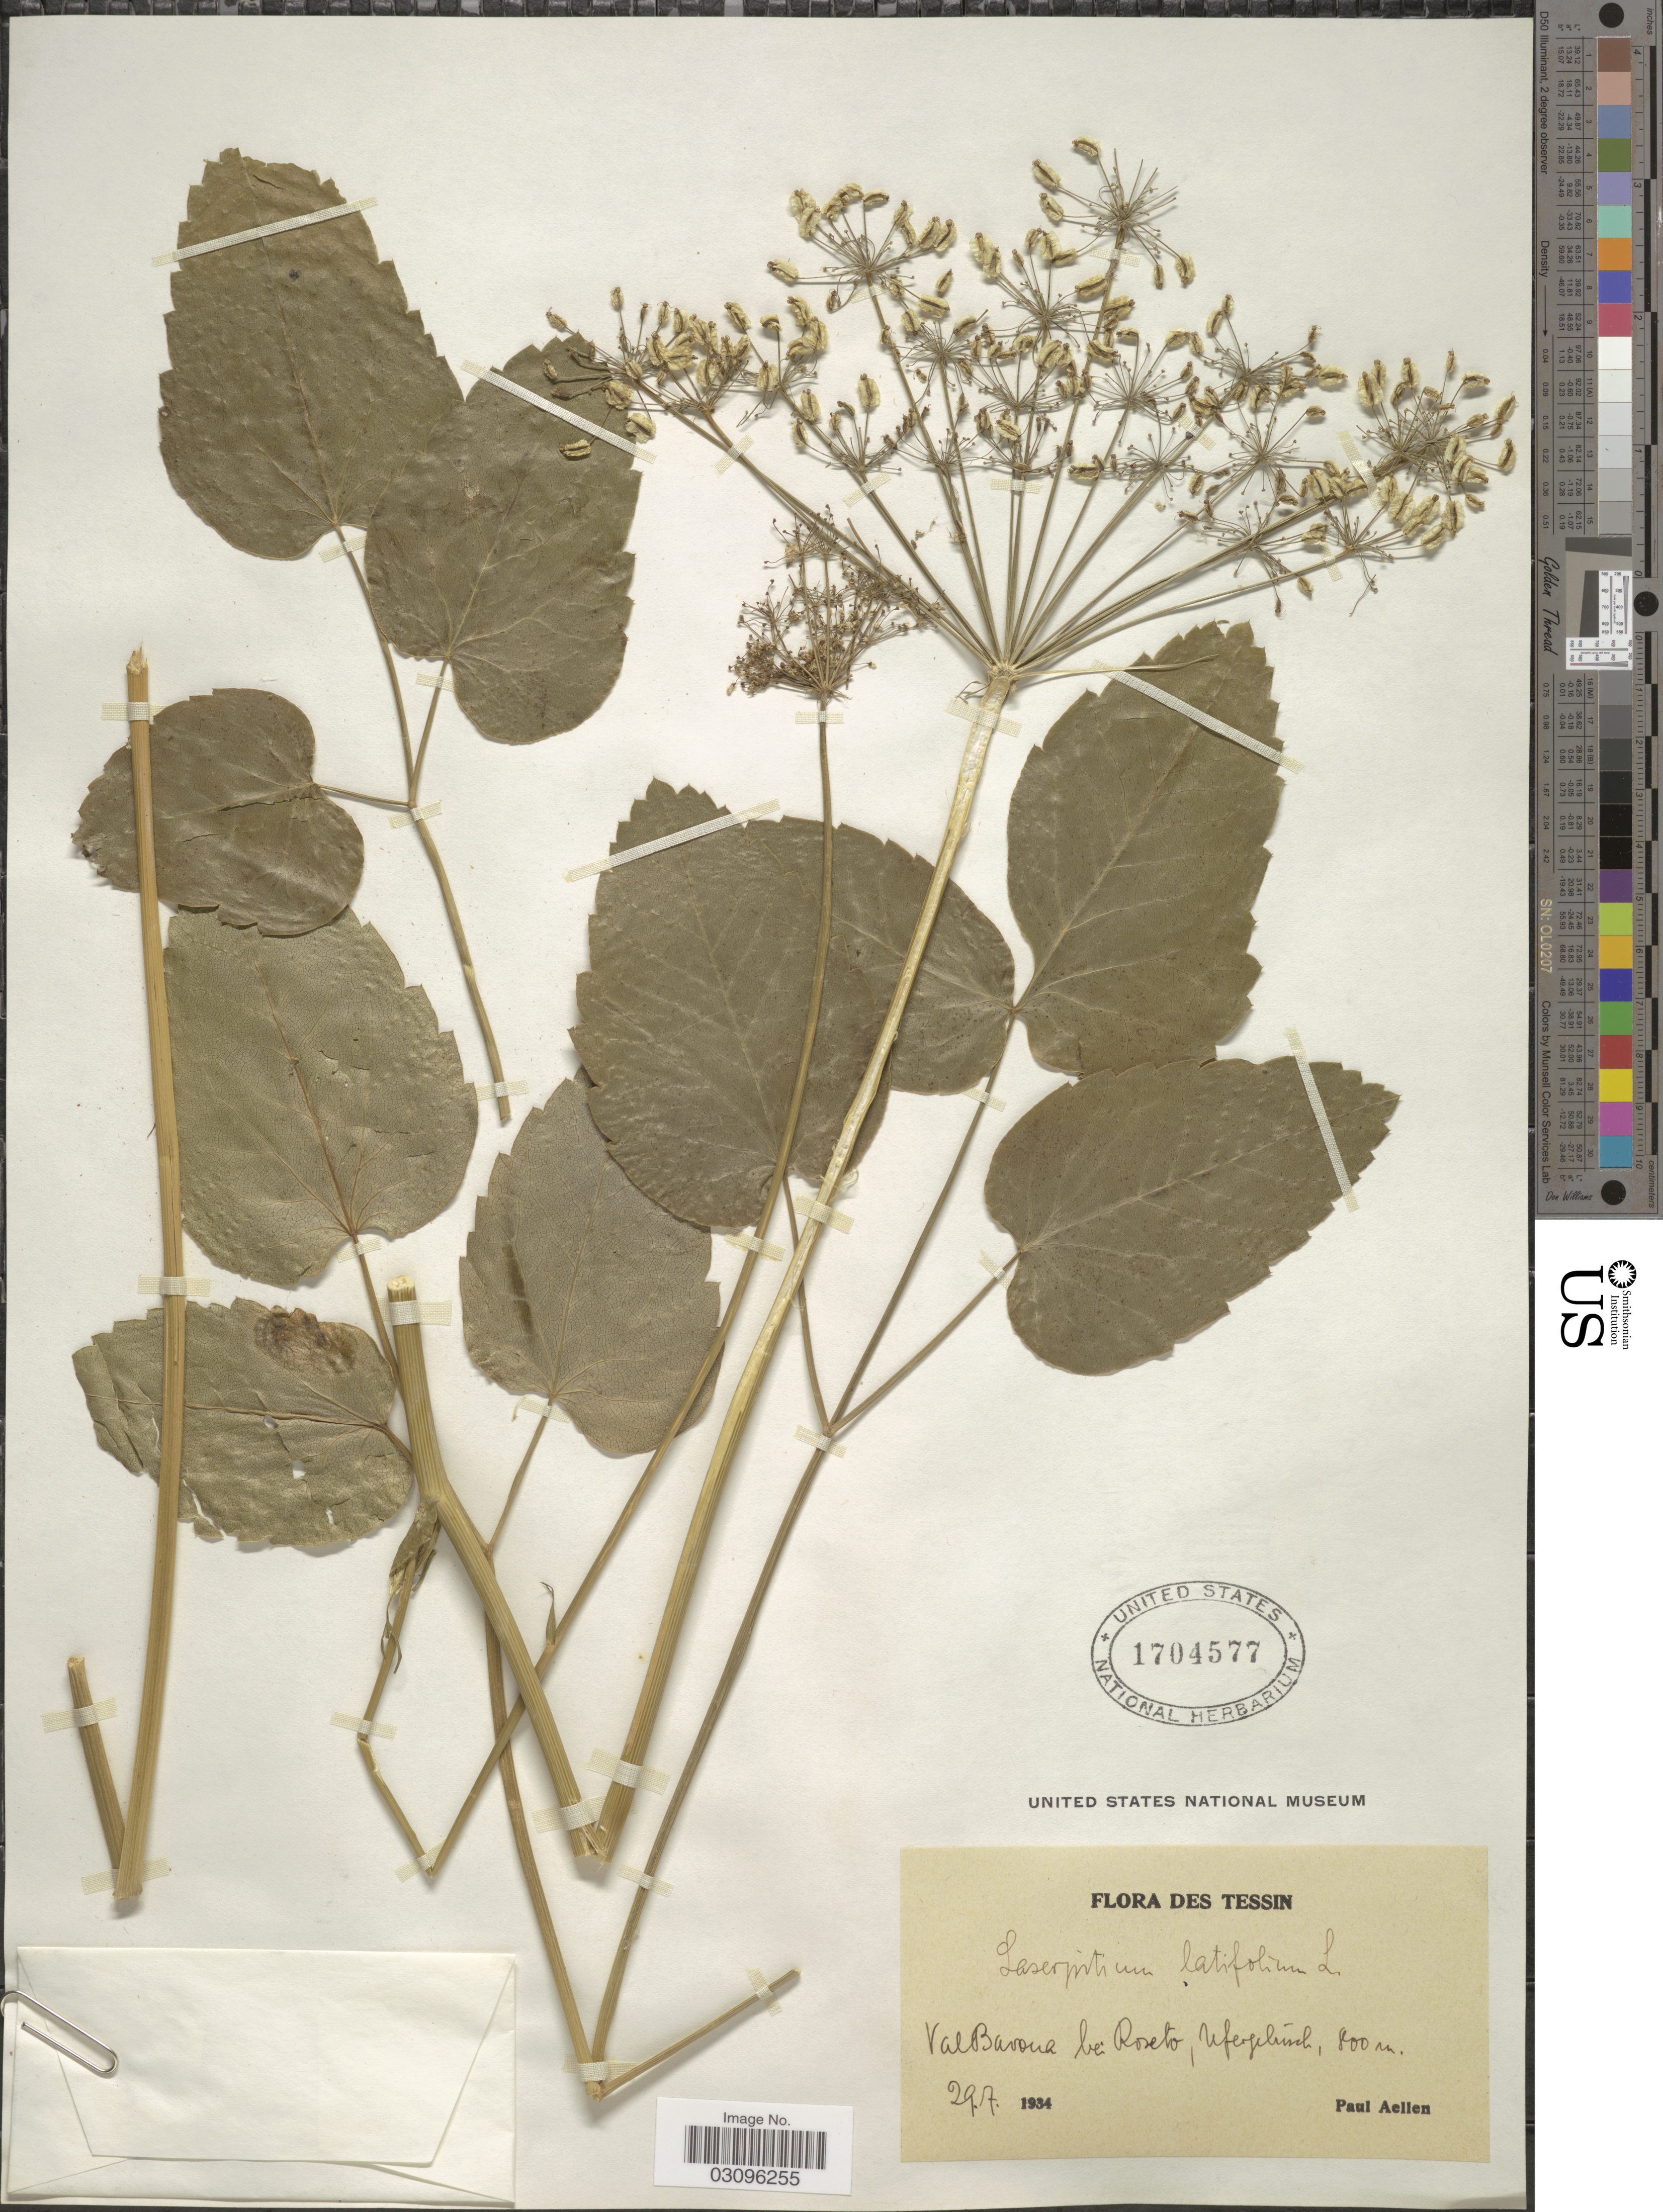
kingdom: Plantae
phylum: Tracheophyta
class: Magnoliopsida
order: Apiales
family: Apiaceae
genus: Laserpitium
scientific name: Laserpitium latifolium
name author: L.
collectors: P. Aellen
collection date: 1934-07-29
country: Switzerland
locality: Tessin. Val Bavona bei Roseto, Ufergebirch.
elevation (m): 800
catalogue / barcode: US 1704577